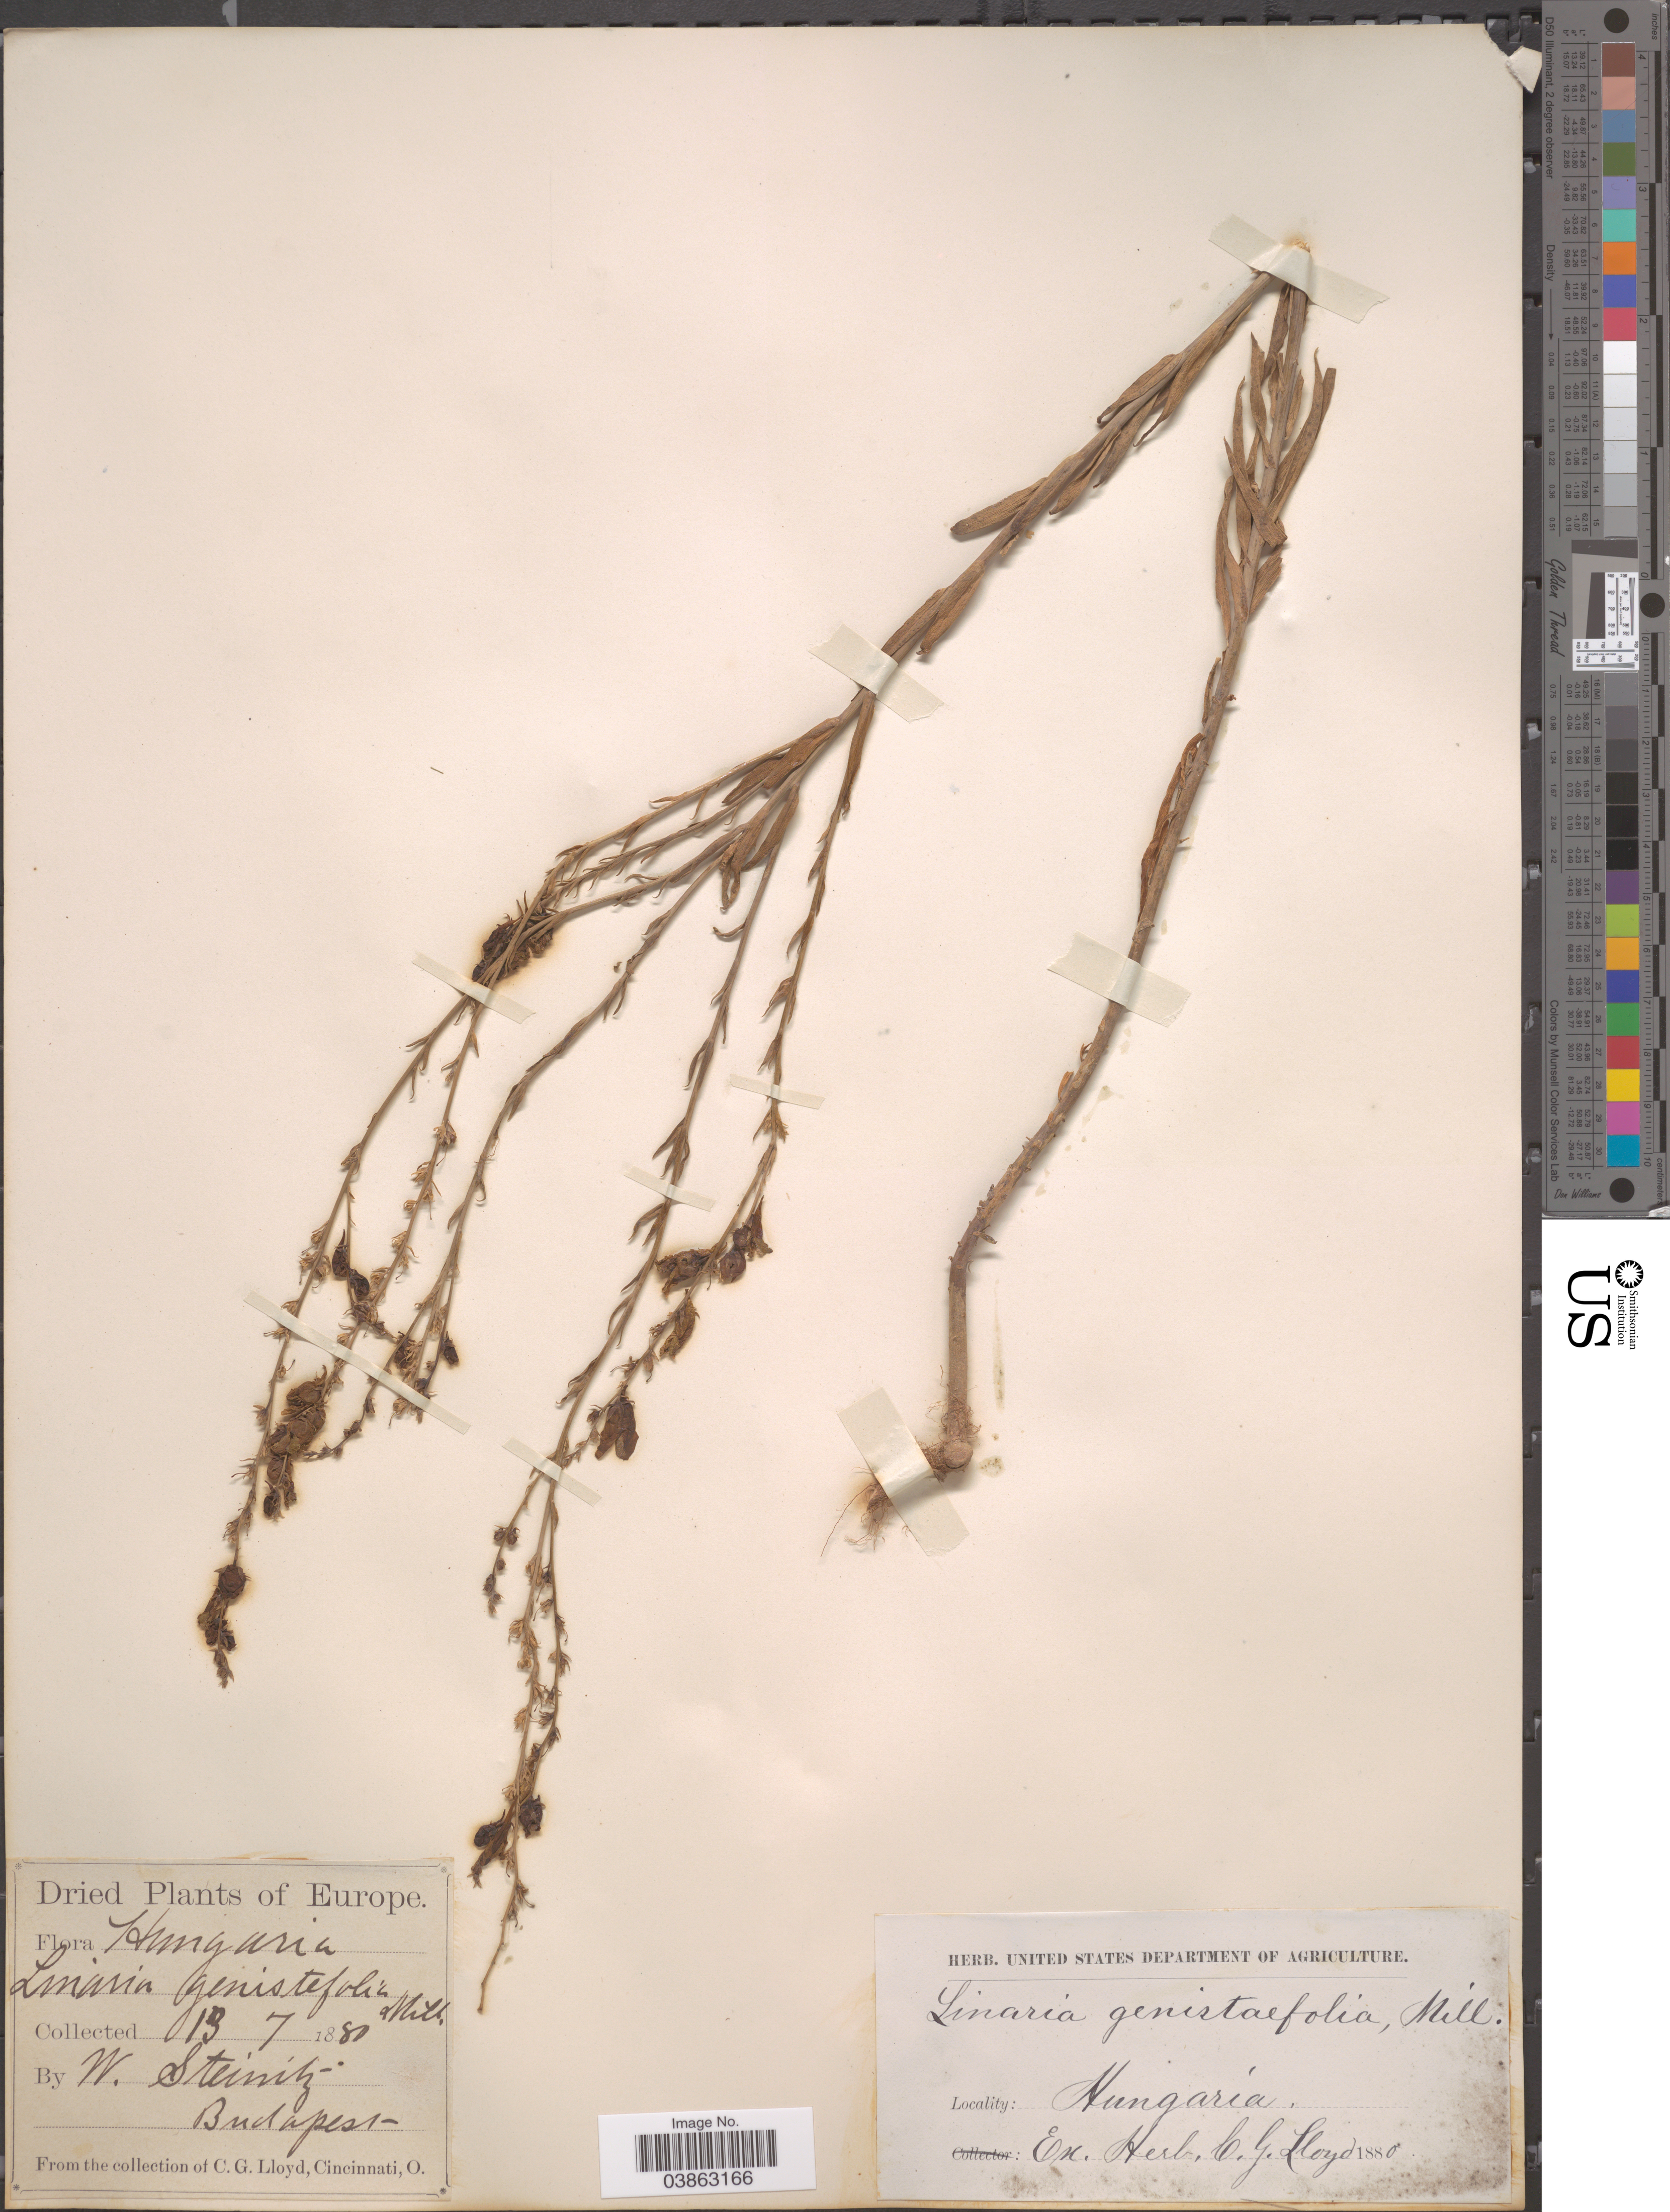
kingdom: Plantae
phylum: Tracheophyta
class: Magnoliopsida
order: Lamiales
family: Plantaginaceae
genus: Linaria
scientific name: Linaria genistifolia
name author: (L.) Mill.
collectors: W. Steinitz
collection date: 1880-07-13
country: Hungary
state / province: Budapest, Capital District of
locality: Budapest.